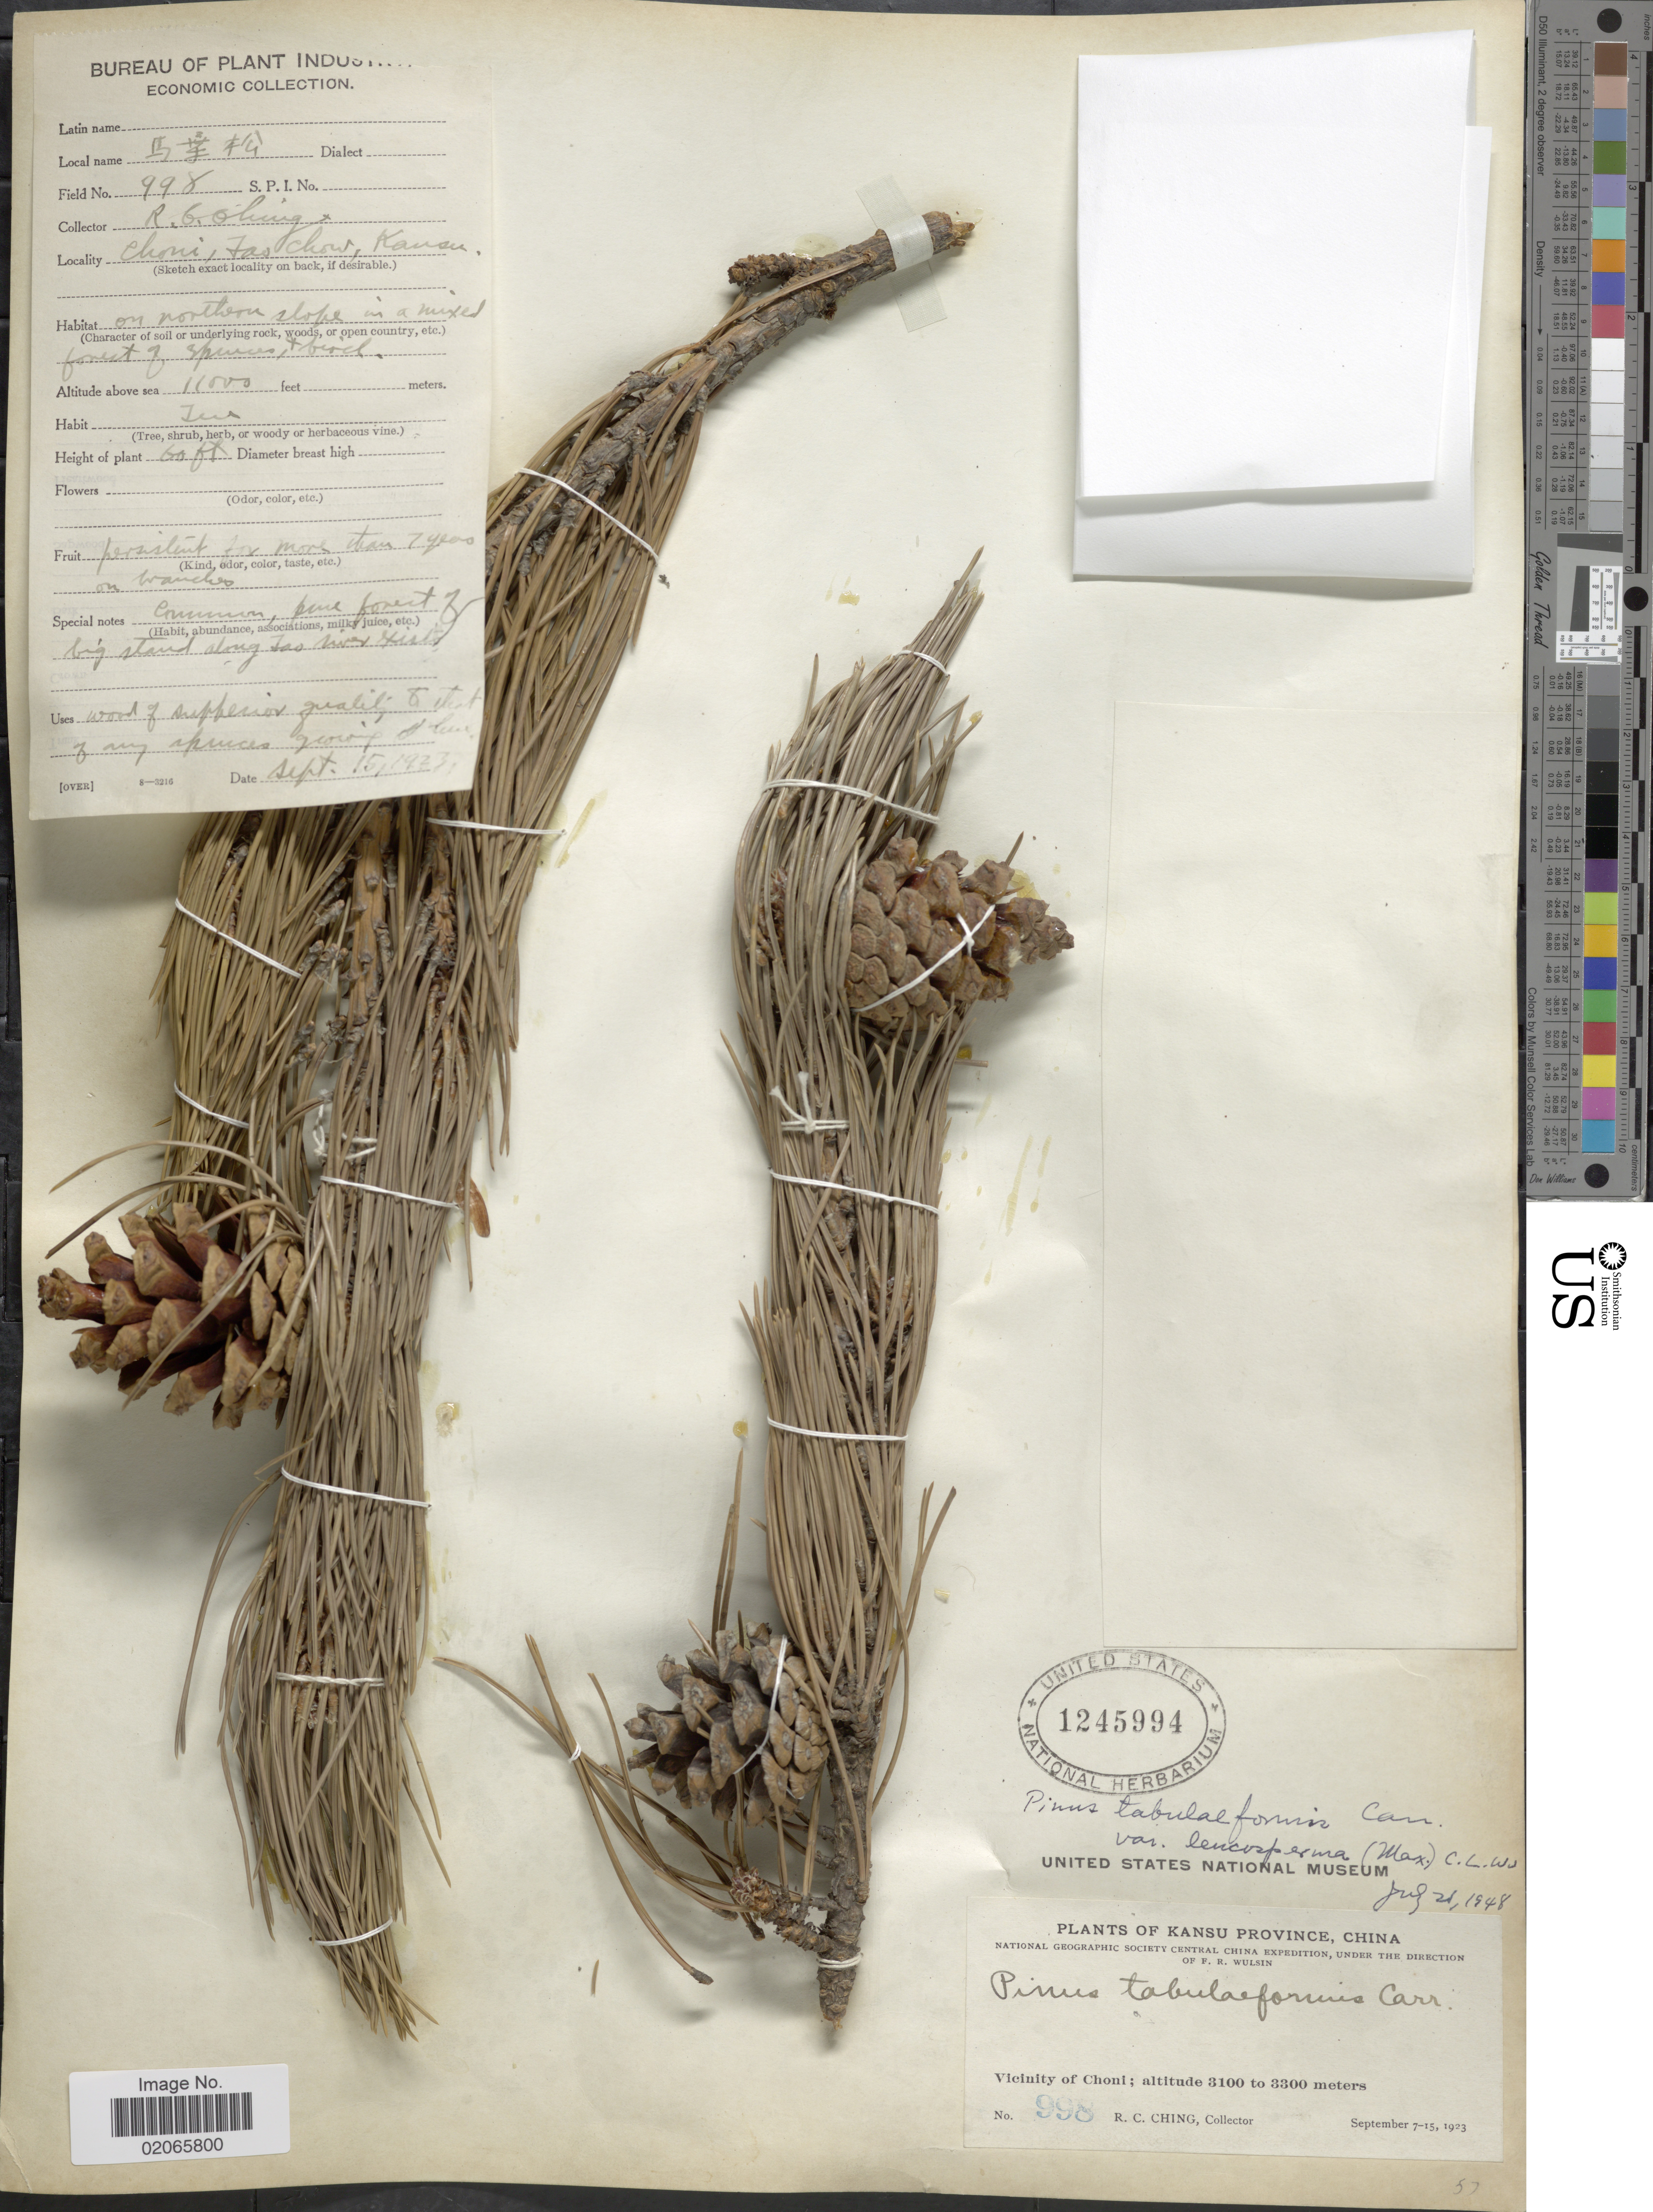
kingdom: Plantae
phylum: Tracheophyta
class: Pinopsida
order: Pinales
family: Pinaceae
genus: Pinus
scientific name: Pinus tabuliformis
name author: Carrière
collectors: R. C. Ching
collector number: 998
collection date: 1923-09-15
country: China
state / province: Gansu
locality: Choni, Tas Chow, Vicinity of Choni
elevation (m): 3353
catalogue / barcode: US 1245994